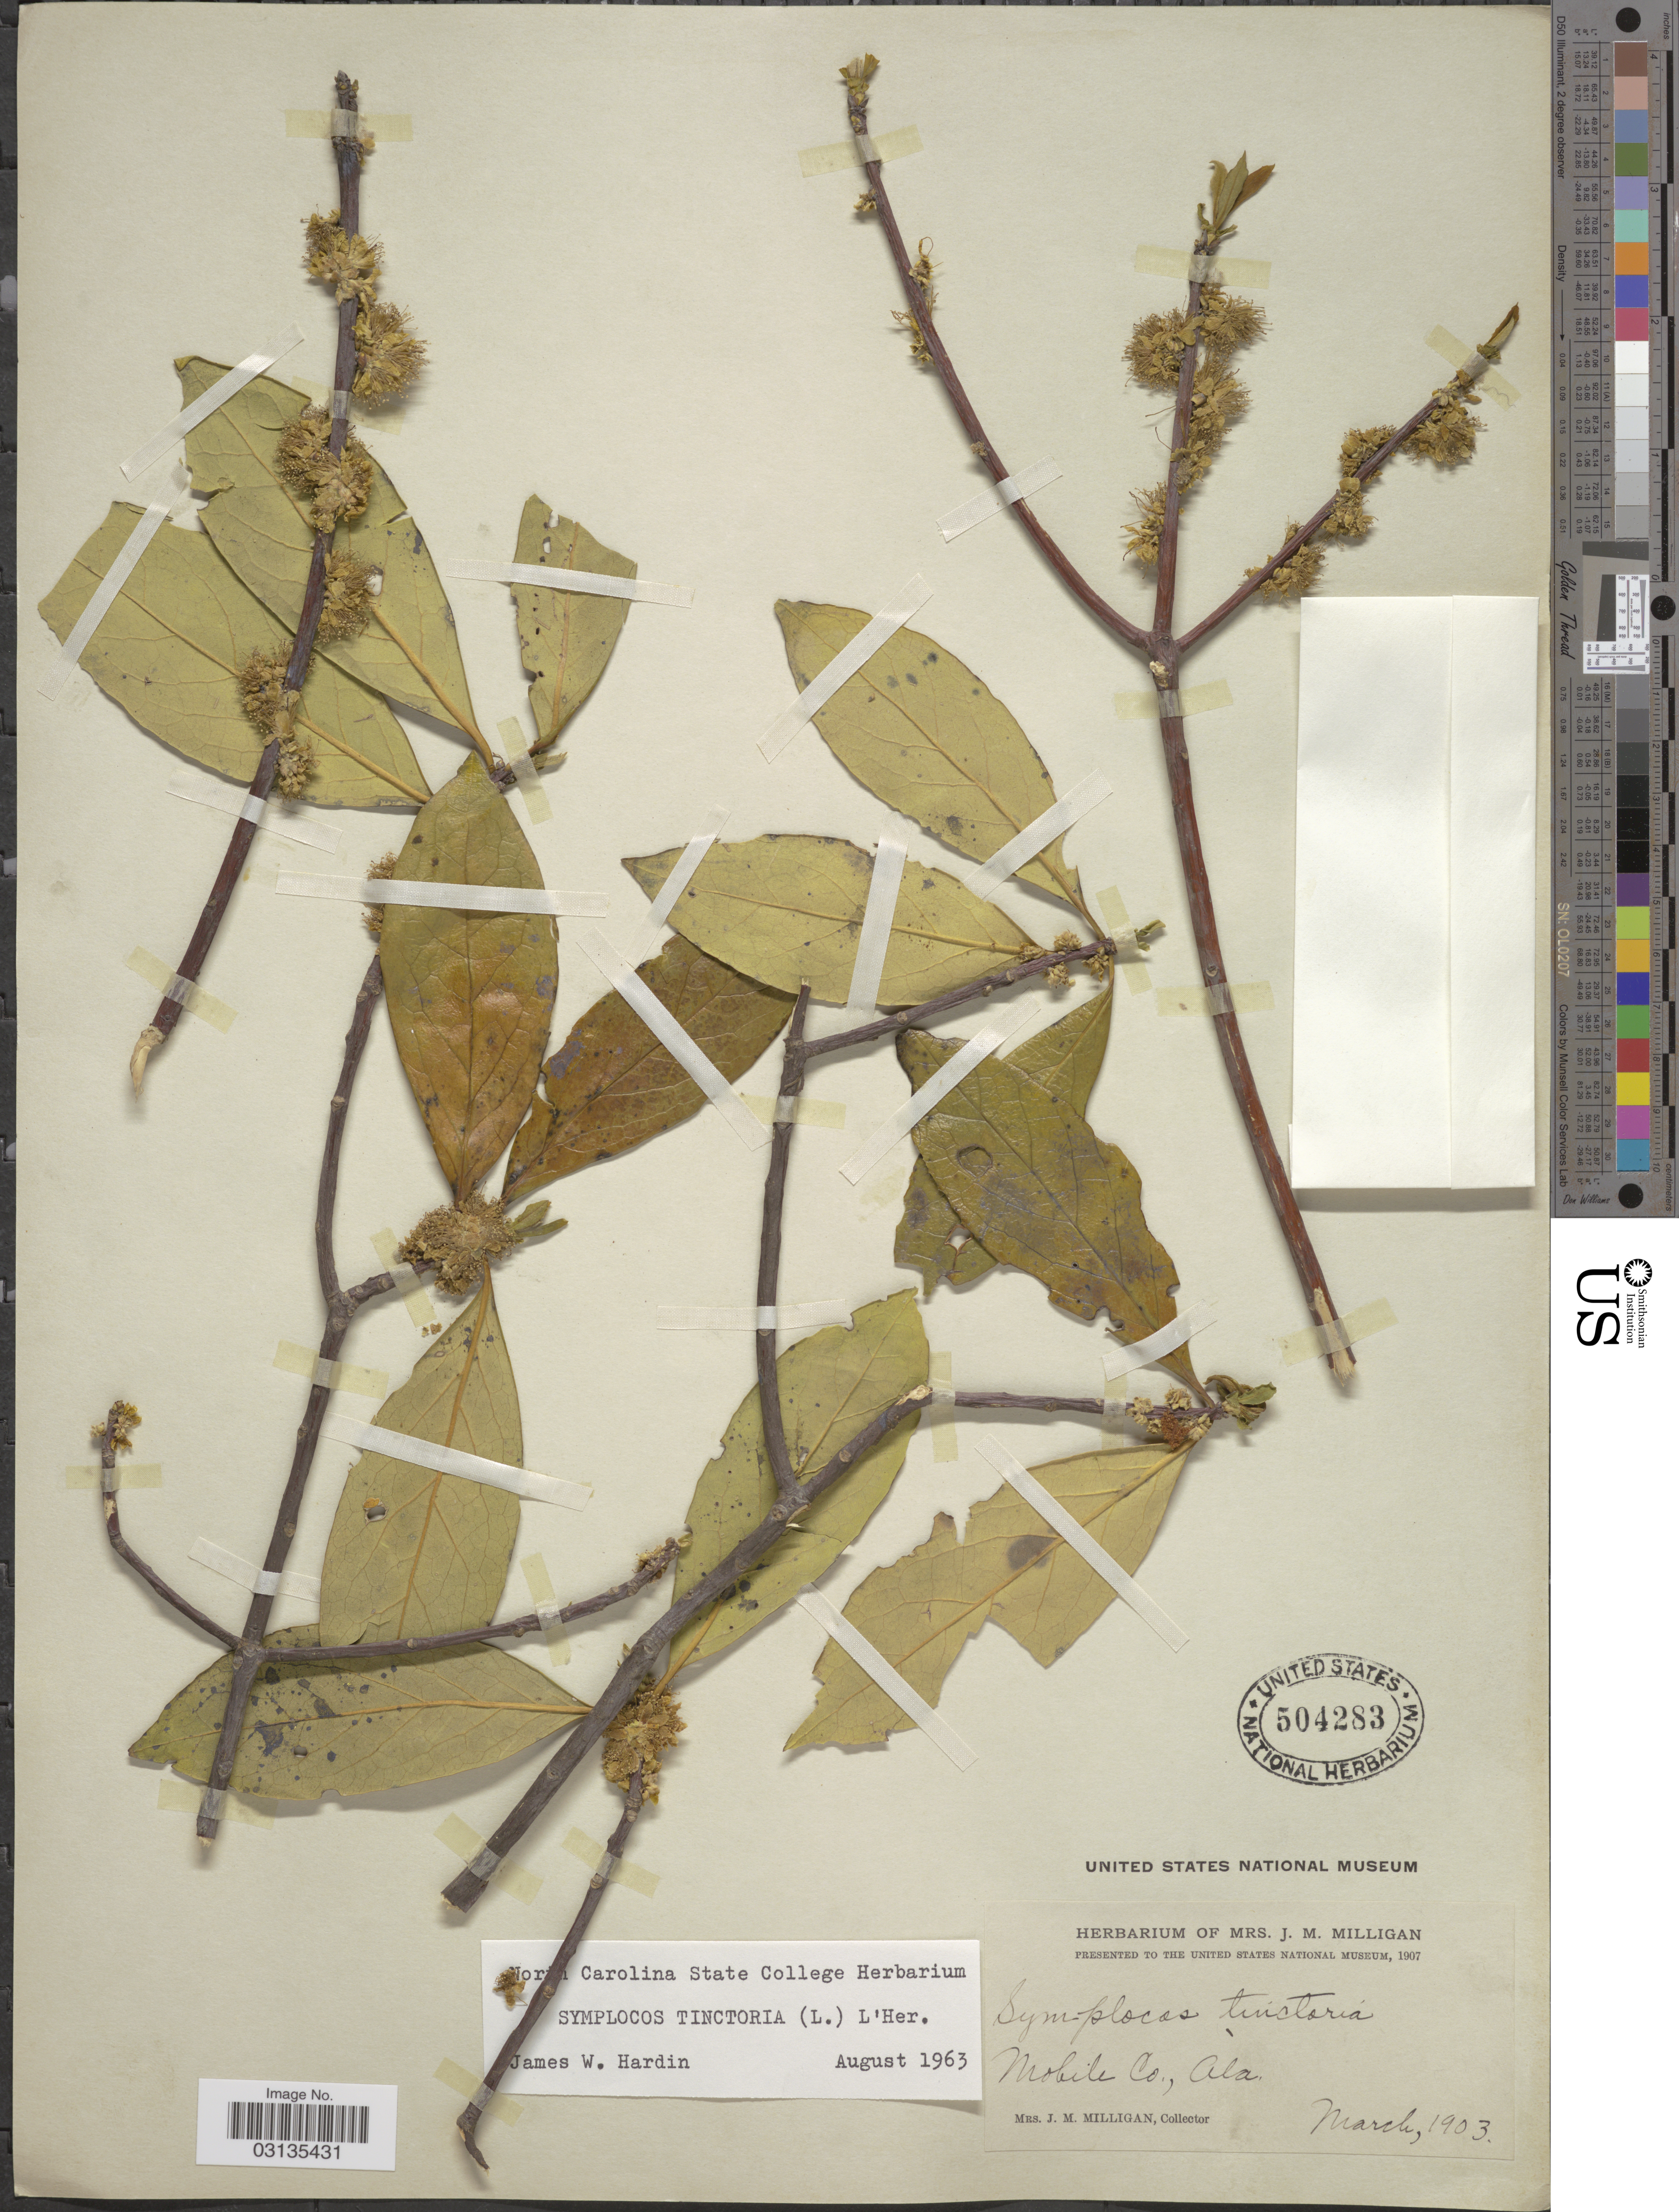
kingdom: Plantae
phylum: Tracheophyta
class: Magnoliopsida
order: Ericales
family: Symplocaceae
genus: Symplocos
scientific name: Symplocos tinctoria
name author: (L.) L'Hér.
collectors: J. Milligan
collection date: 1903-03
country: United States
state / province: Alabama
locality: Mobile Co., Ala.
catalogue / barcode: US 504283